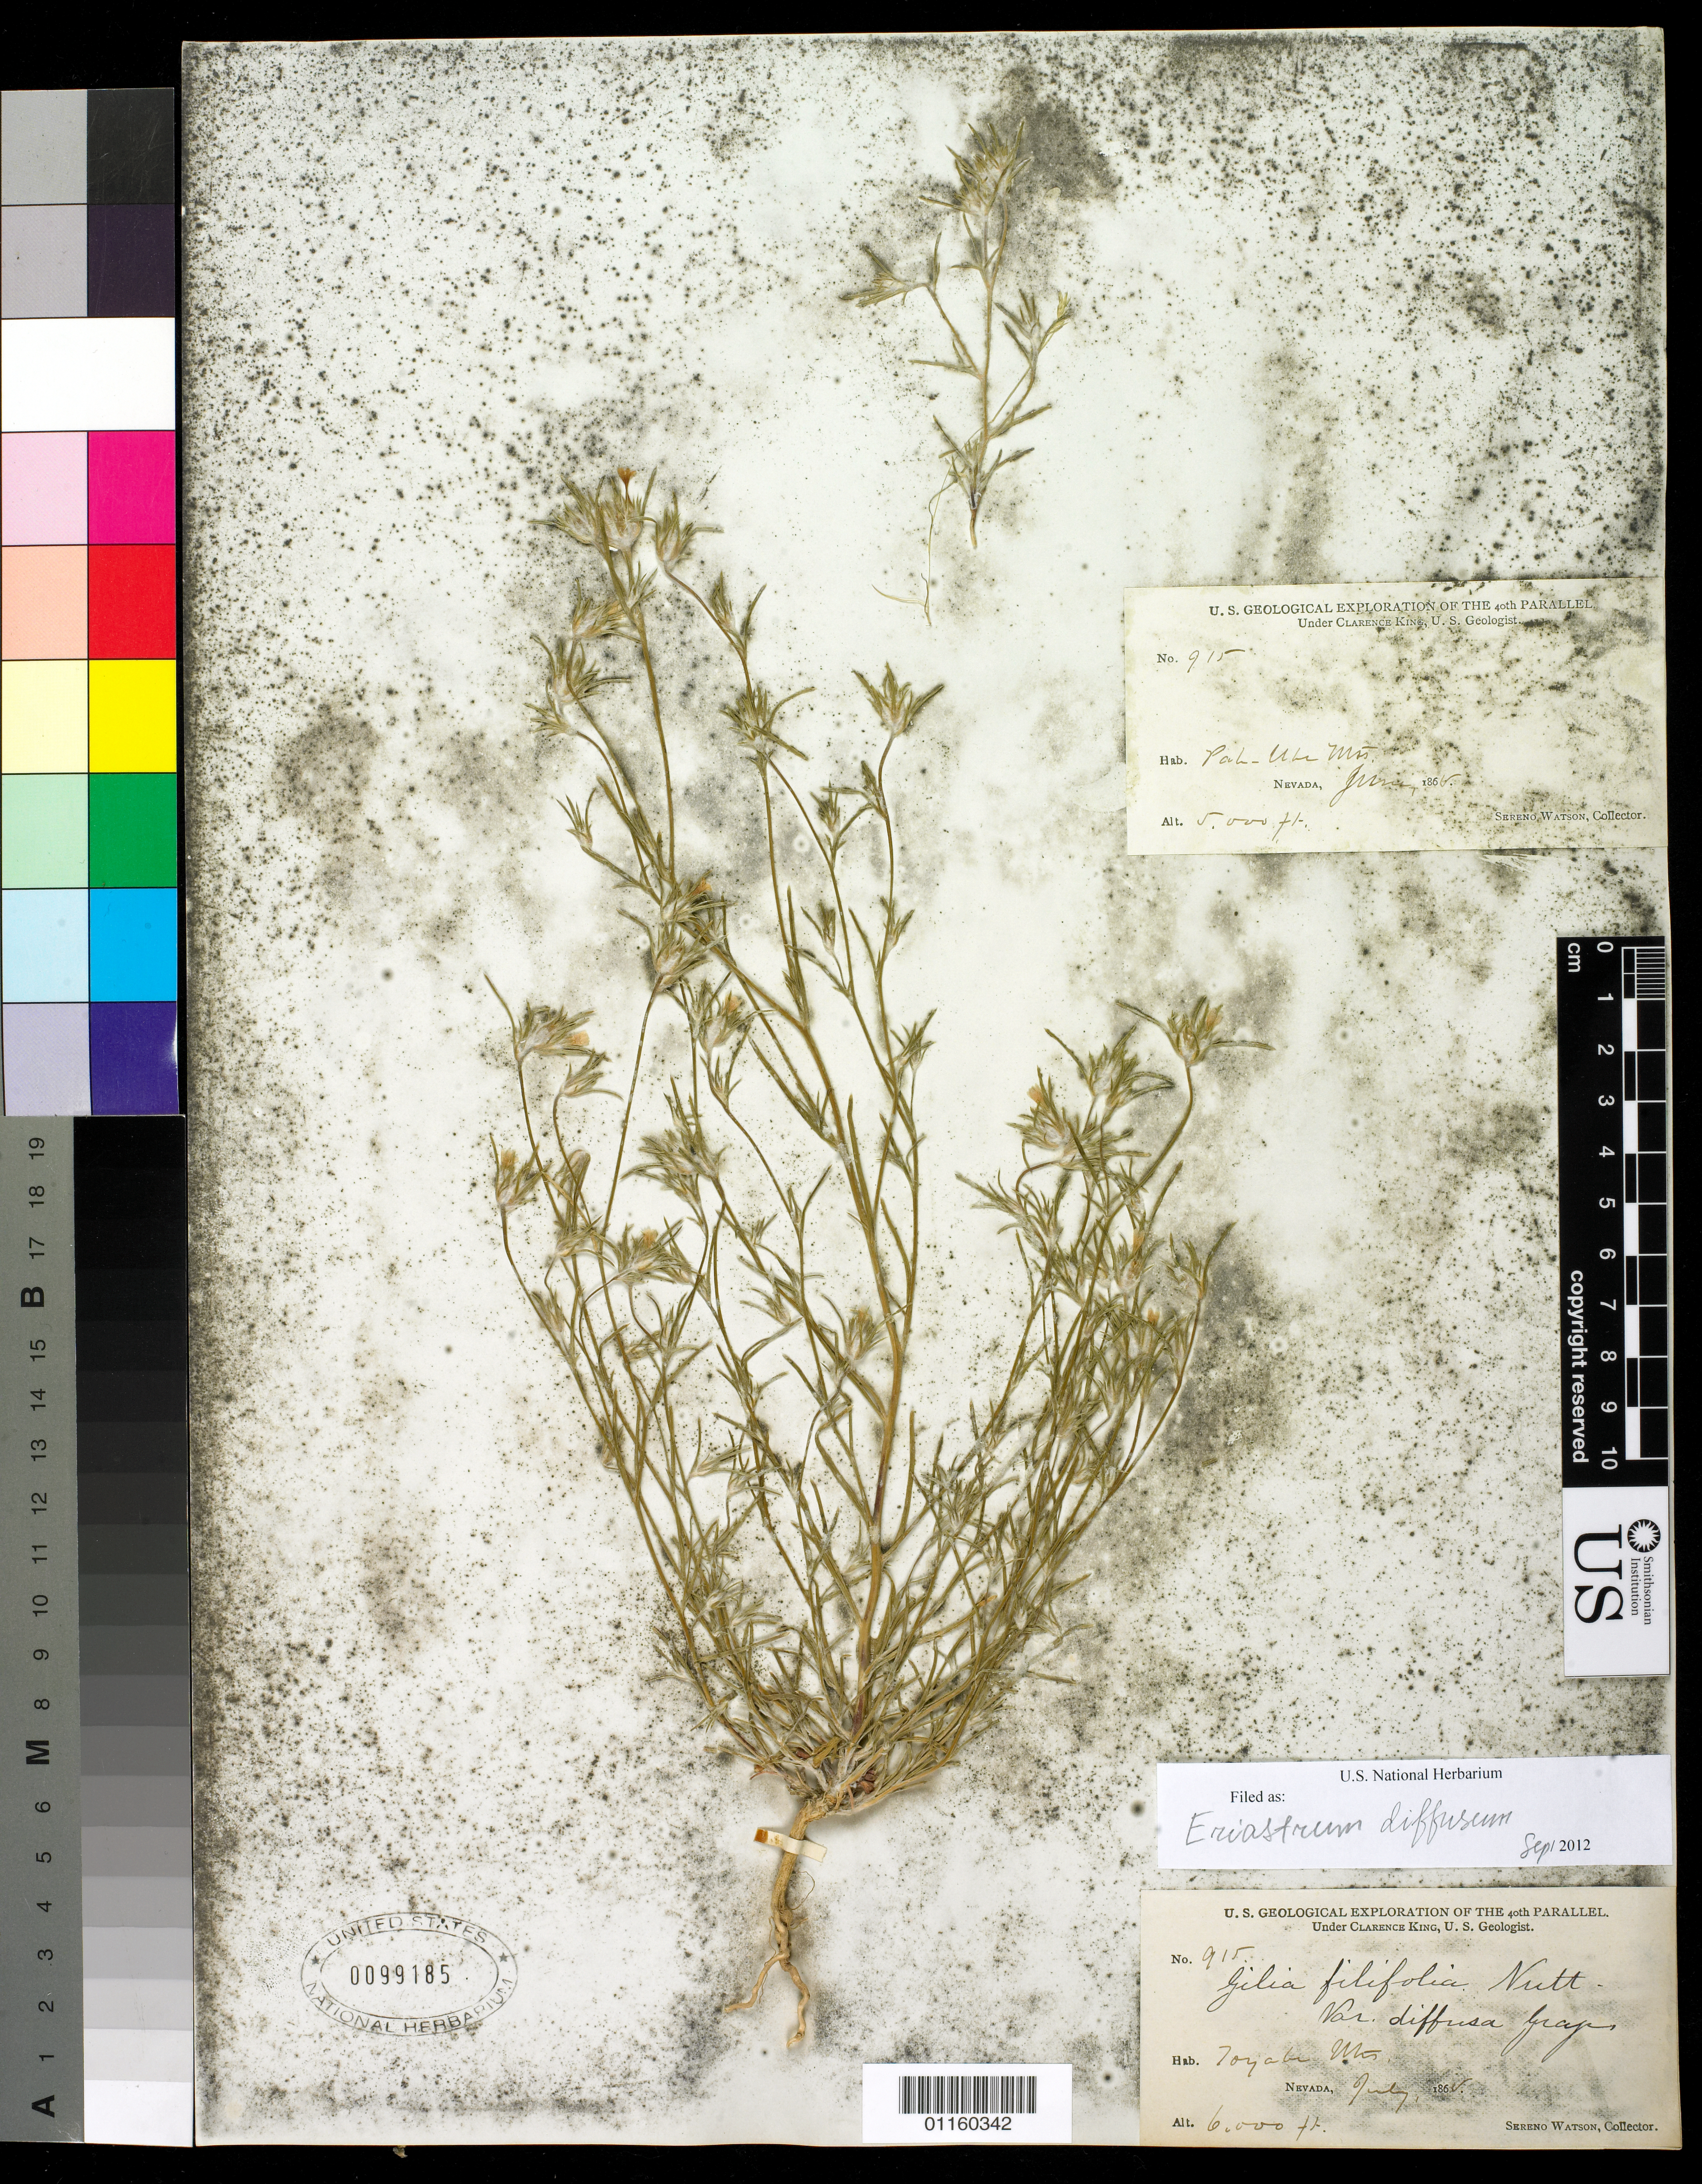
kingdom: Plantae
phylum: Tracheophyta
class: Magnoliopsida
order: Ericales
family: Polemoniaceae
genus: Eriastrum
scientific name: Eriastrum wilcoxii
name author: (A. Nelson) H. Mason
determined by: Harrison, H. K.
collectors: S. Watson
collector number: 915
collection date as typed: Jul 1868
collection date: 1868-07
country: United States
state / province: Nevada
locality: Toiyabe Mts.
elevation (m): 1829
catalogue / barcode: US 99185